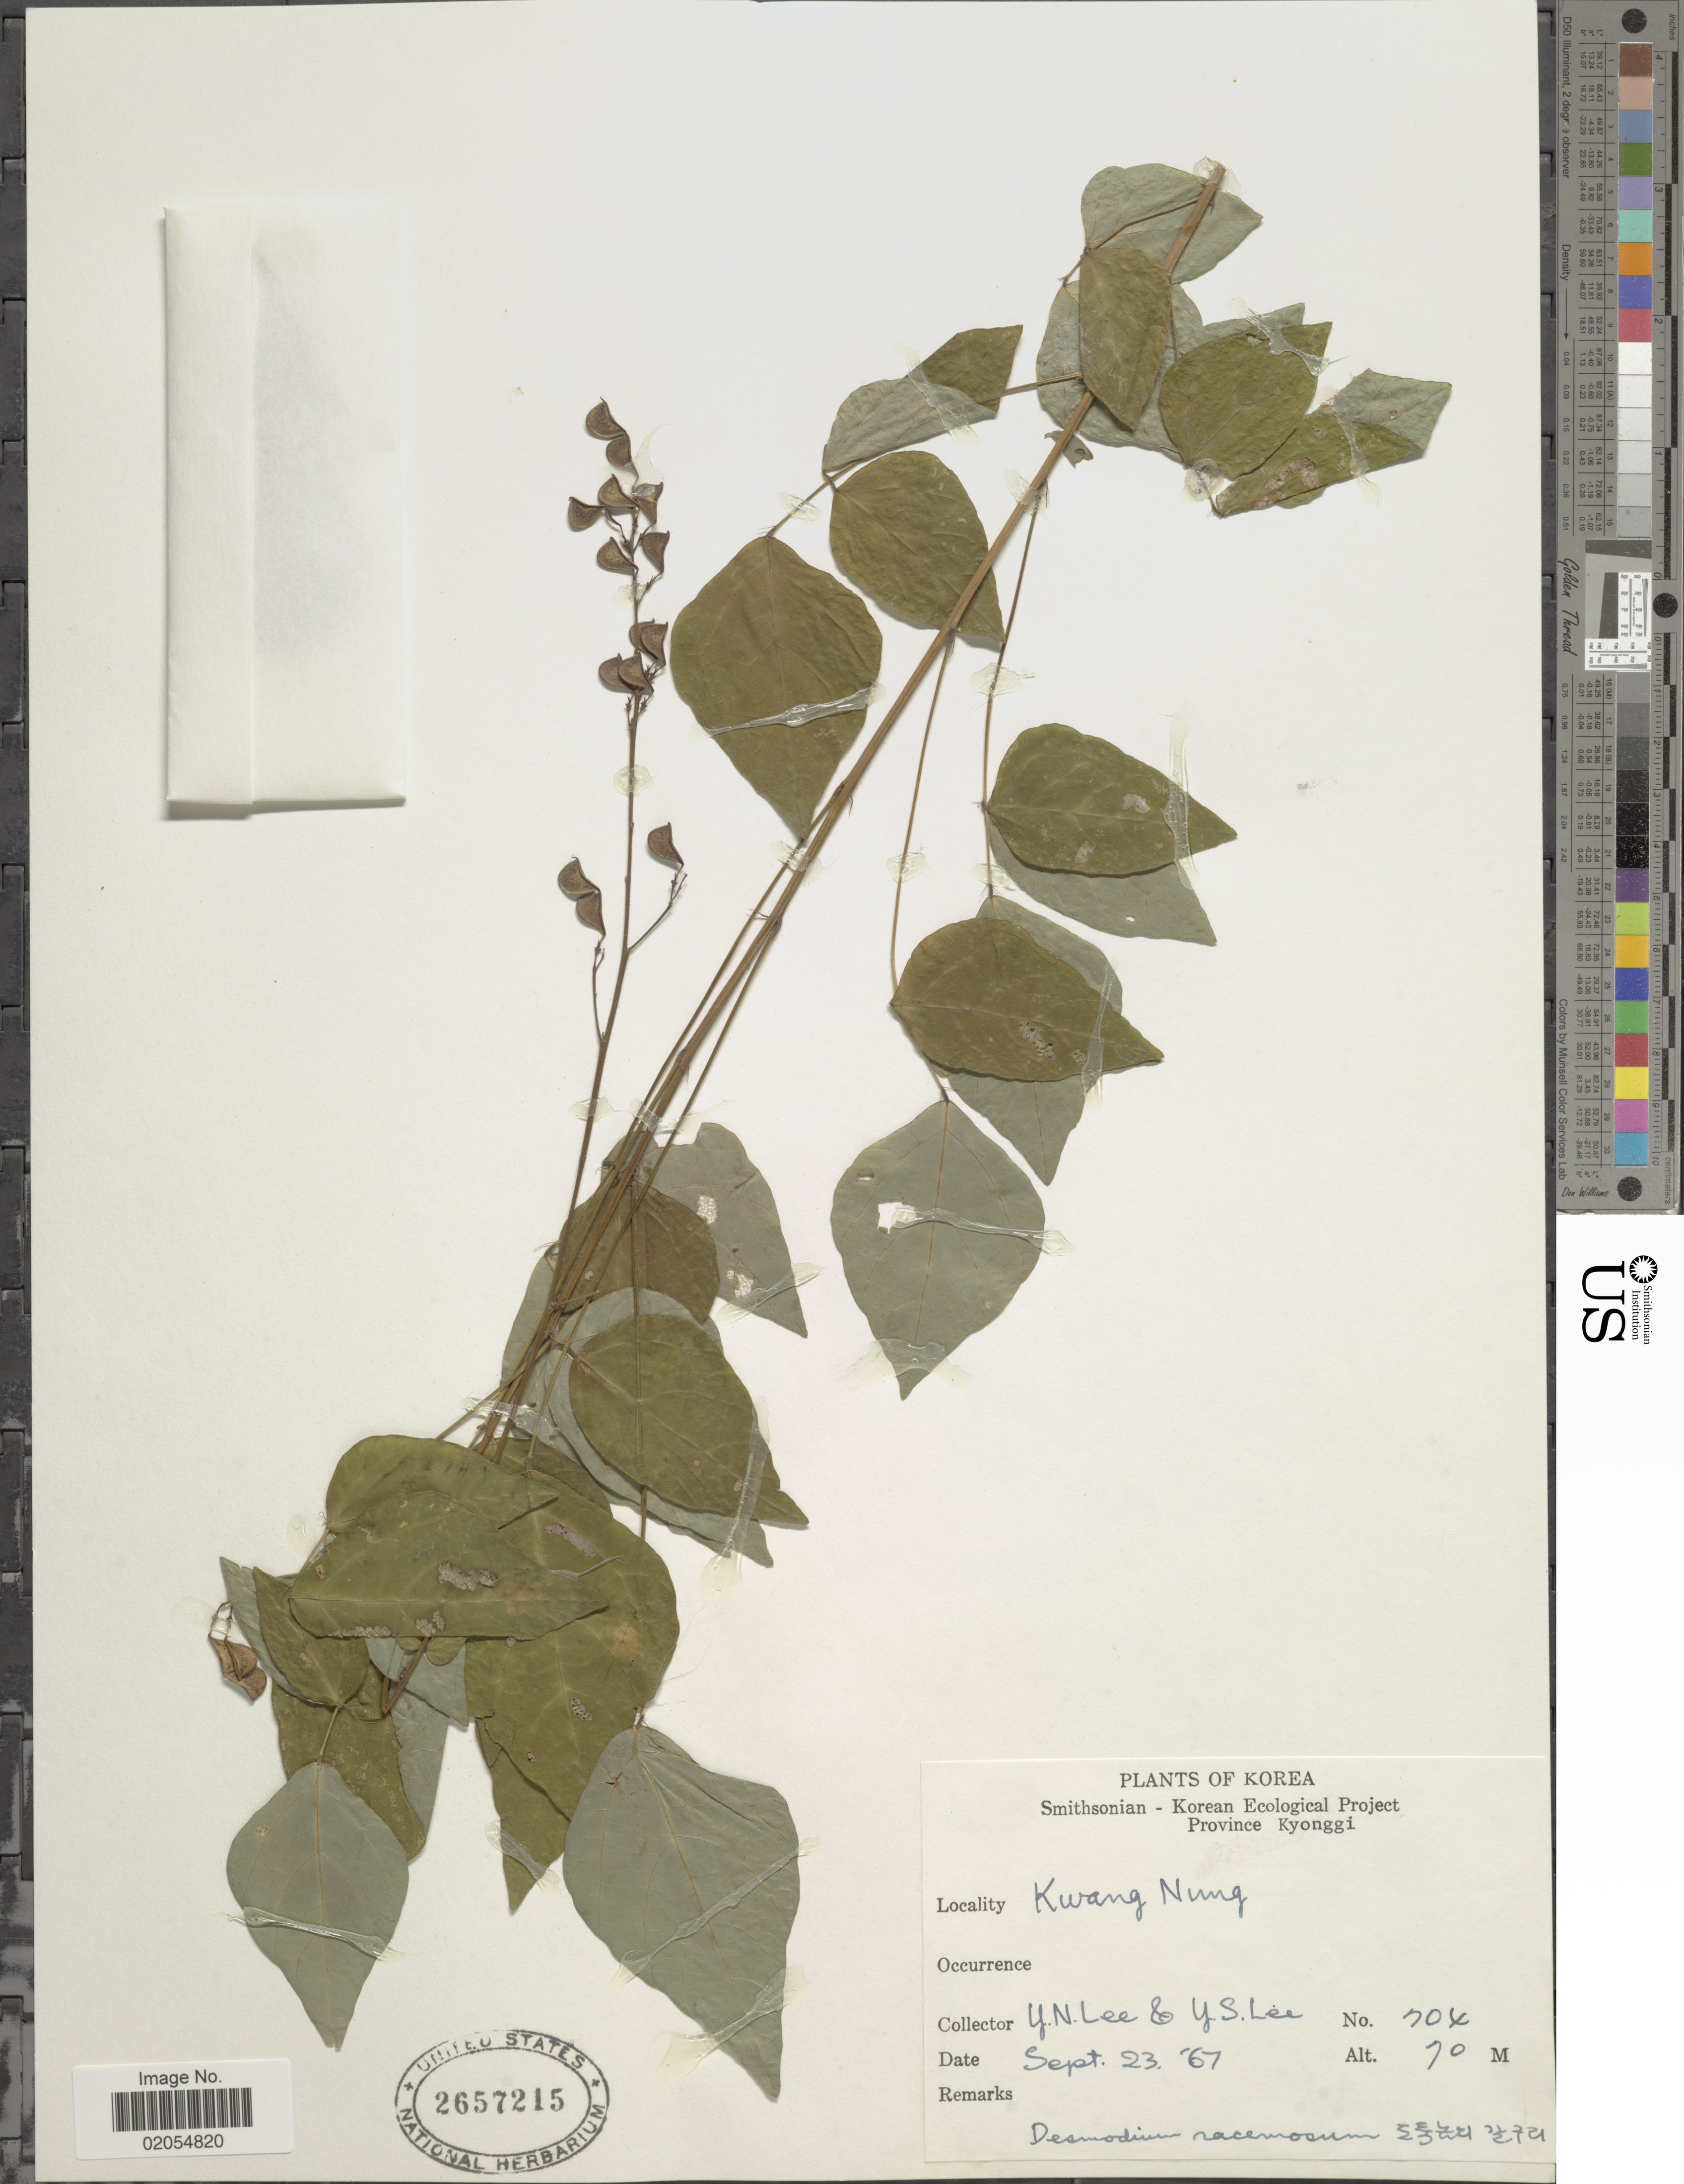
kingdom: Plantae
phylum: Tracheophyta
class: Magnoliopsida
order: Fabales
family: Fabaceae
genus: Hylodesmum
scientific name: Hylodesmum podocarpum subsp. oxyphyllum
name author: (DC.) H. Ohashi & R.R. Mill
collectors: Y. N. Lee & Y. S. Lee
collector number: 704*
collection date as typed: Transcribed d/m/y: 23/9/67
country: South Korea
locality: Kwang Nung, Province Kyonggi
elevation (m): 70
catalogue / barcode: US 2657215